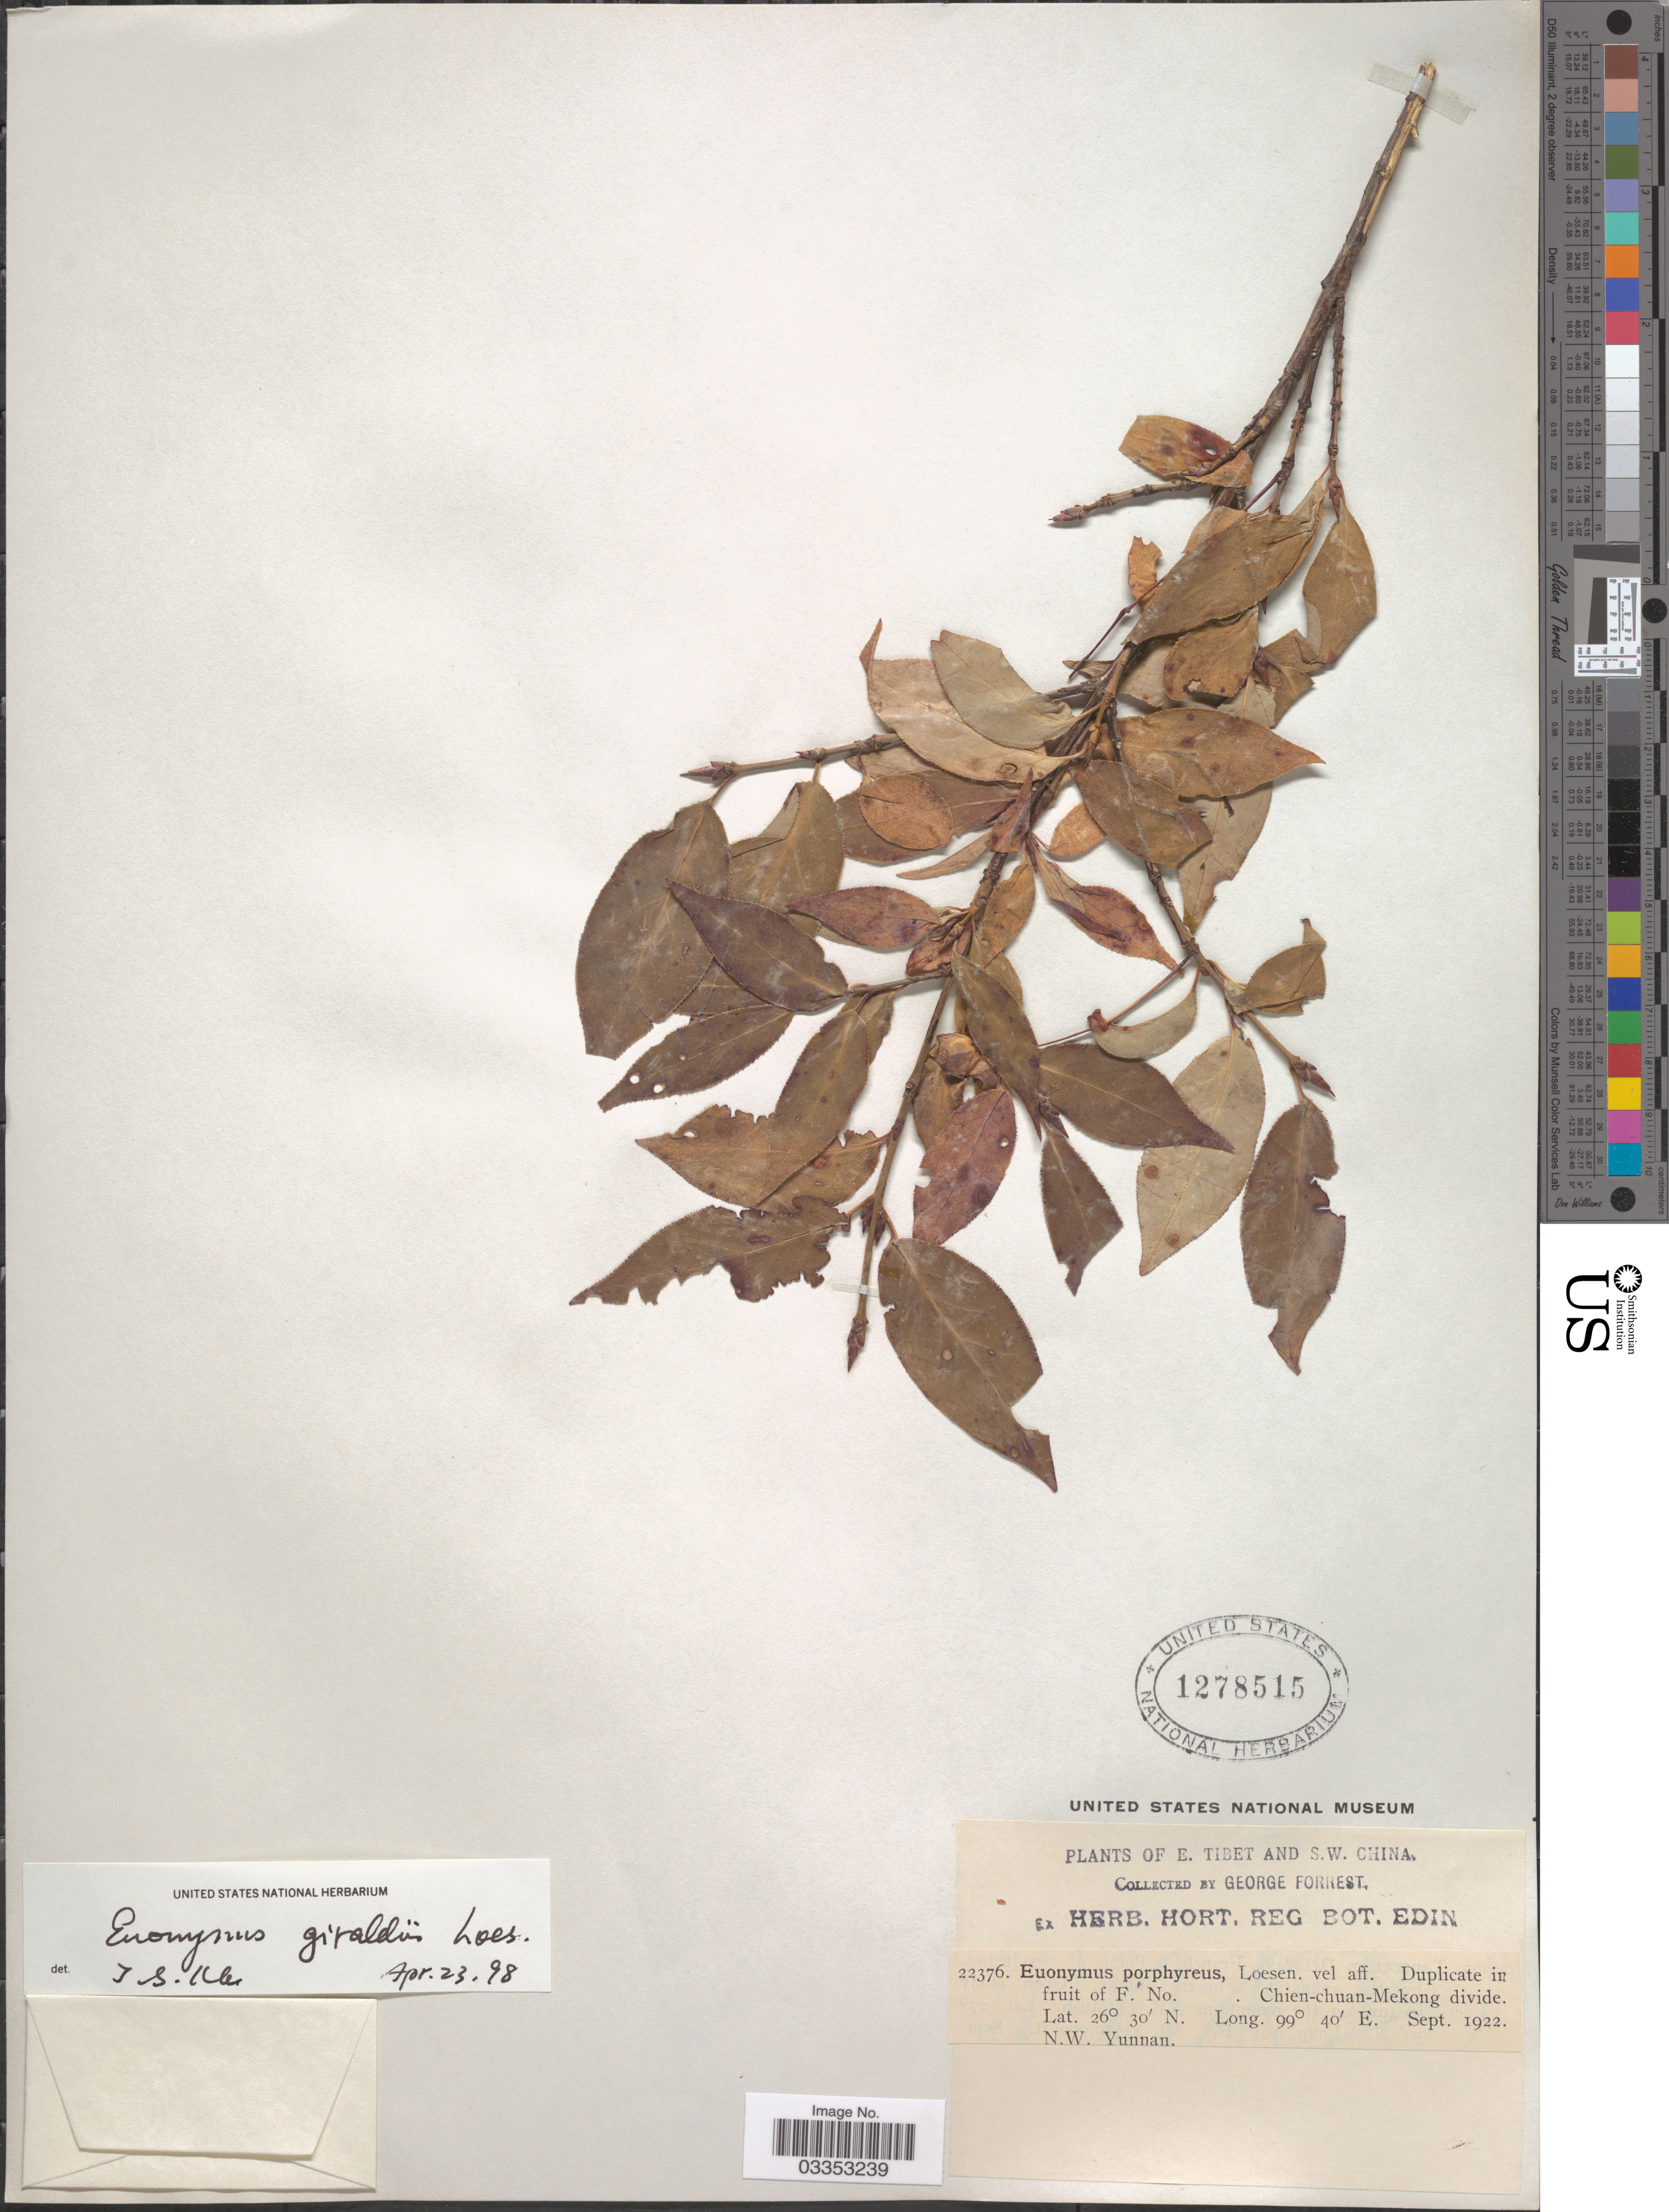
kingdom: Plantae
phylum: Tracheophyta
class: Magnoliopsida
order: Celastrales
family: Celastraceae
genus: Euonymus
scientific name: Euonymus giraldii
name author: Loes. ex Diels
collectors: G. Forrest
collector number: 22376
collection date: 1922-09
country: China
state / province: Yunnan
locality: E. Tibet and S.W. China. Chien-chuan-Mekong divide. N.W. Yunnan.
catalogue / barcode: US 1278515